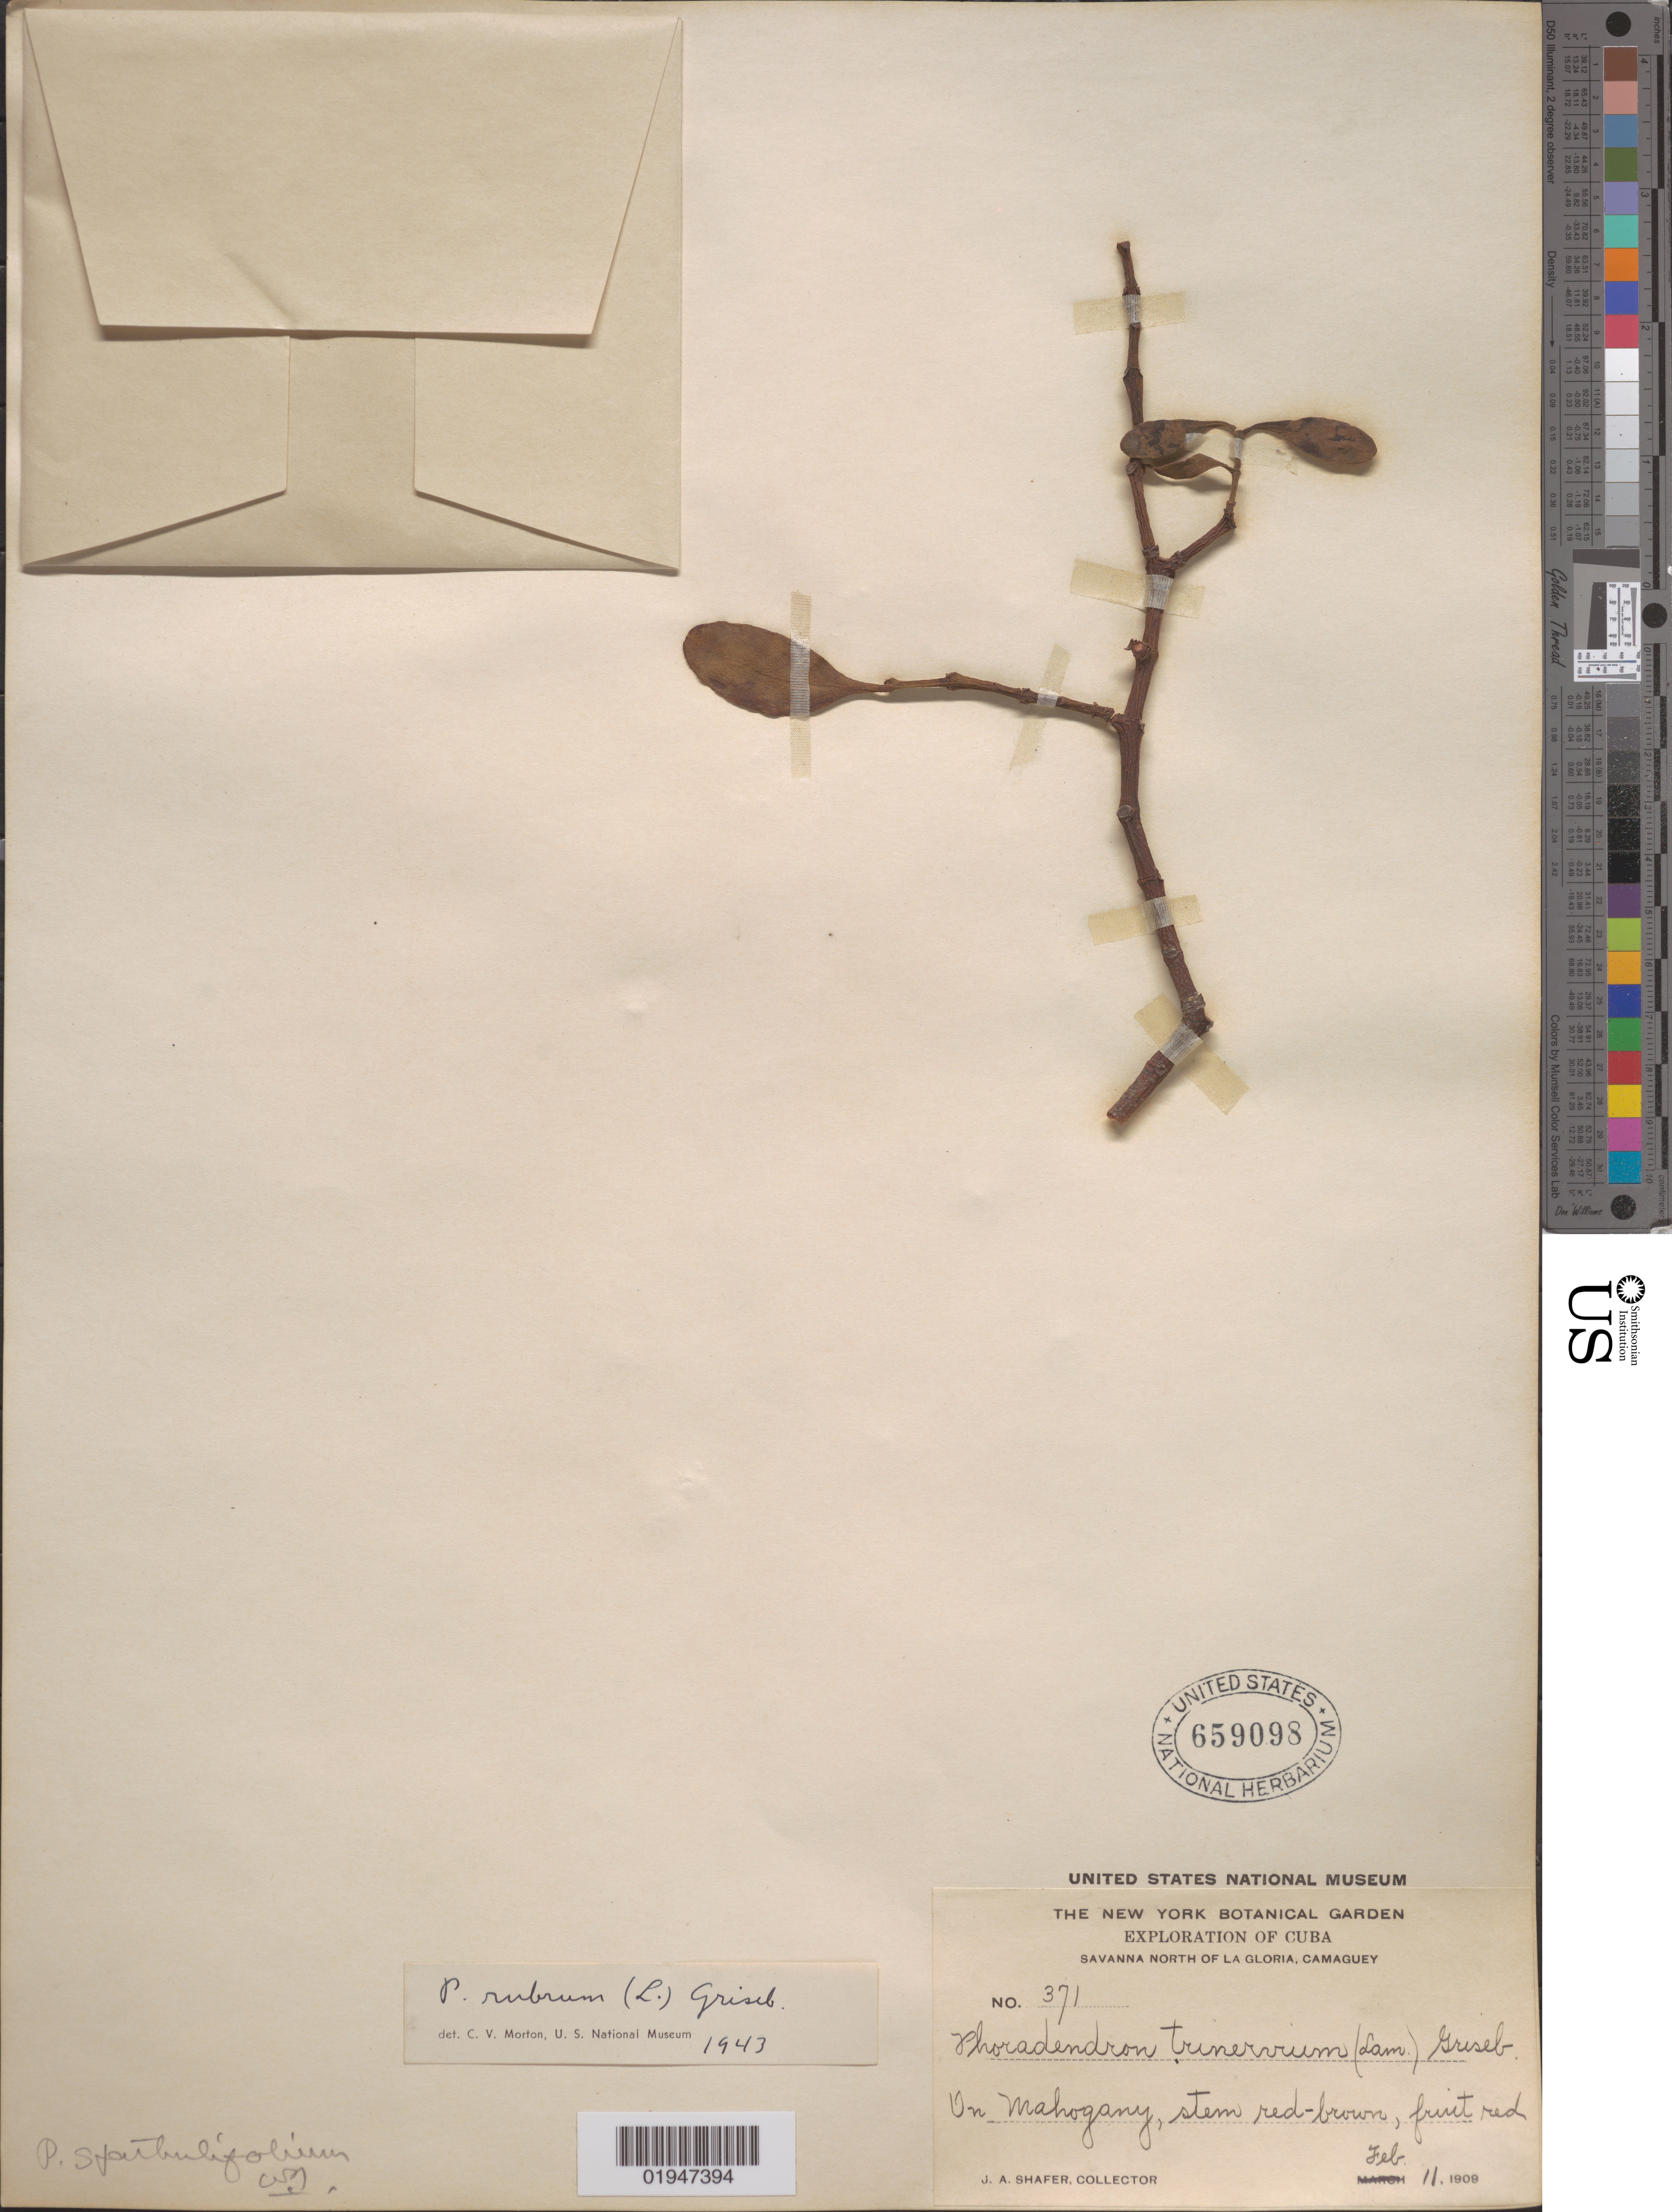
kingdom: Plantae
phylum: Tracheophyta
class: Magnoliopsida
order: Santalales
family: Viscaceae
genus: Phoradendron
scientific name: Phoradendron rubrum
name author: (L.) Griseb.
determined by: Morton, C. V.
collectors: J. A. Shafer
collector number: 371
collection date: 1909-02-11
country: Cuba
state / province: Camaguey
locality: La Gloria, savannas north of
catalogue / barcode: US 659098